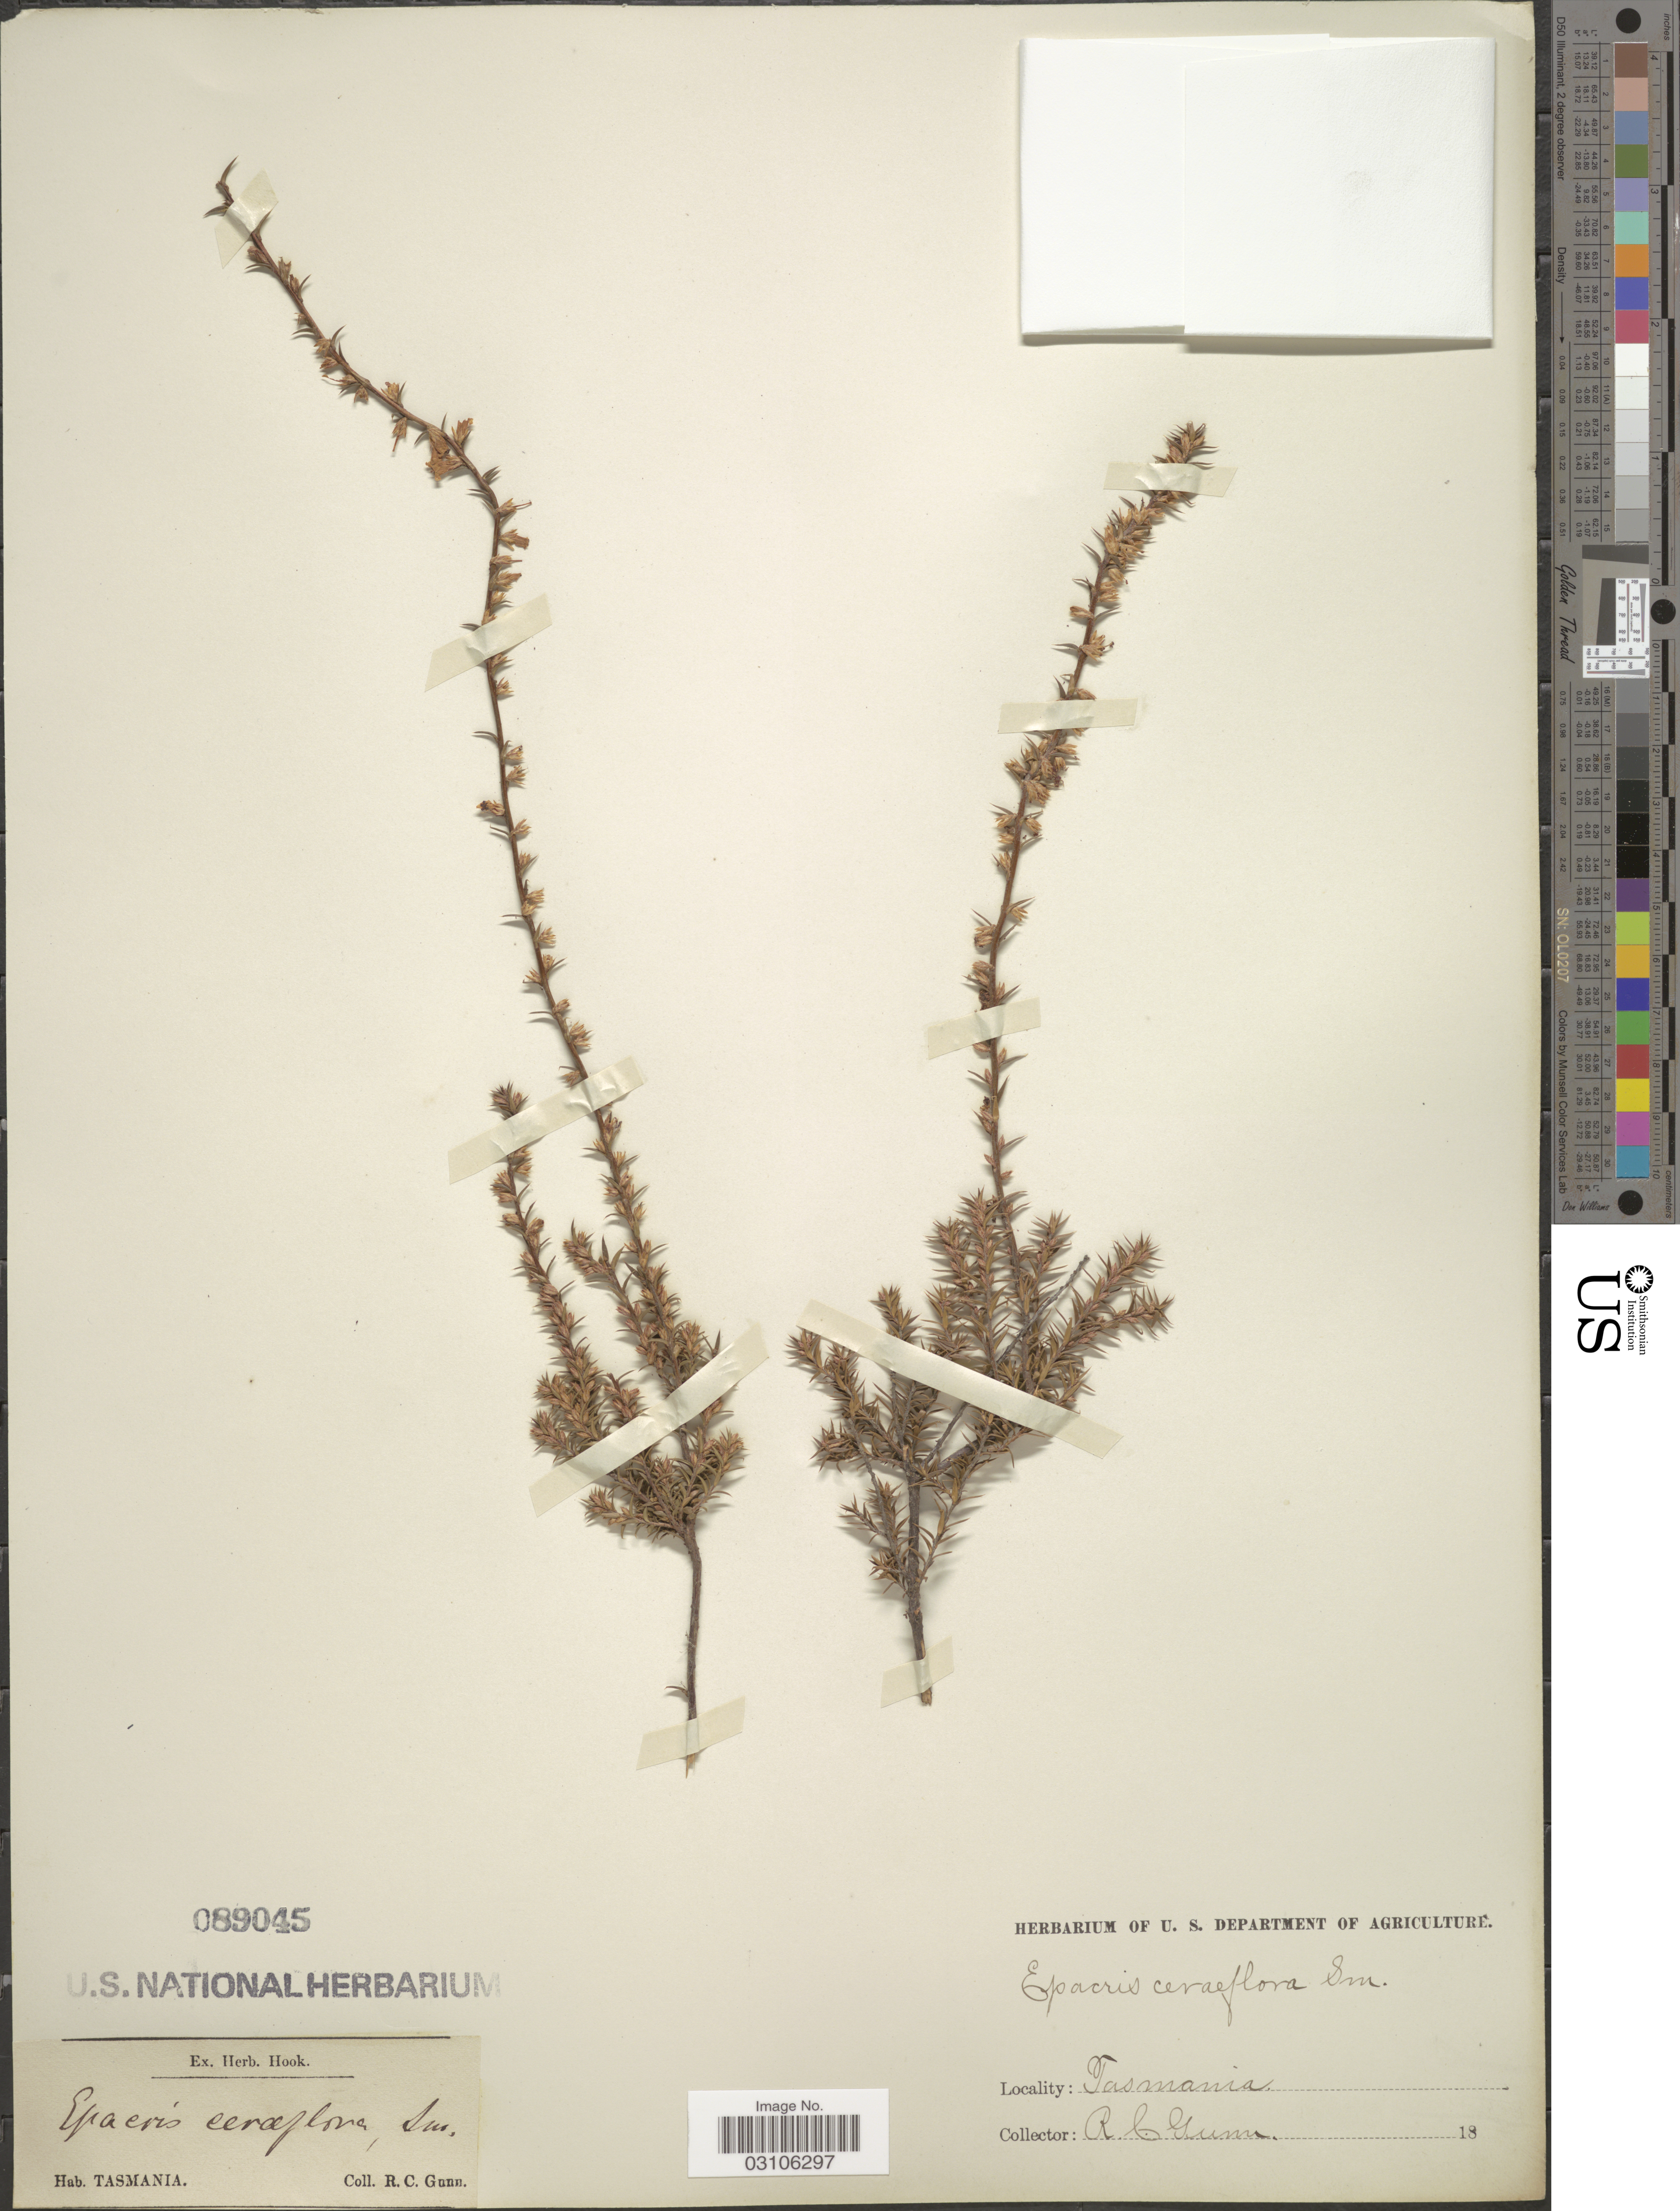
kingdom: Plantae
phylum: Tracheophyta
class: Magnoliopsida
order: Ericales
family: Ericaceae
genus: Epacris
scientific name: Epacris ceriflora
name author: Graham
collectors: R. Gunn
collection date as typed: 18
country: Australia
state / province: Tasmania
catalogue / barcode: US 89045